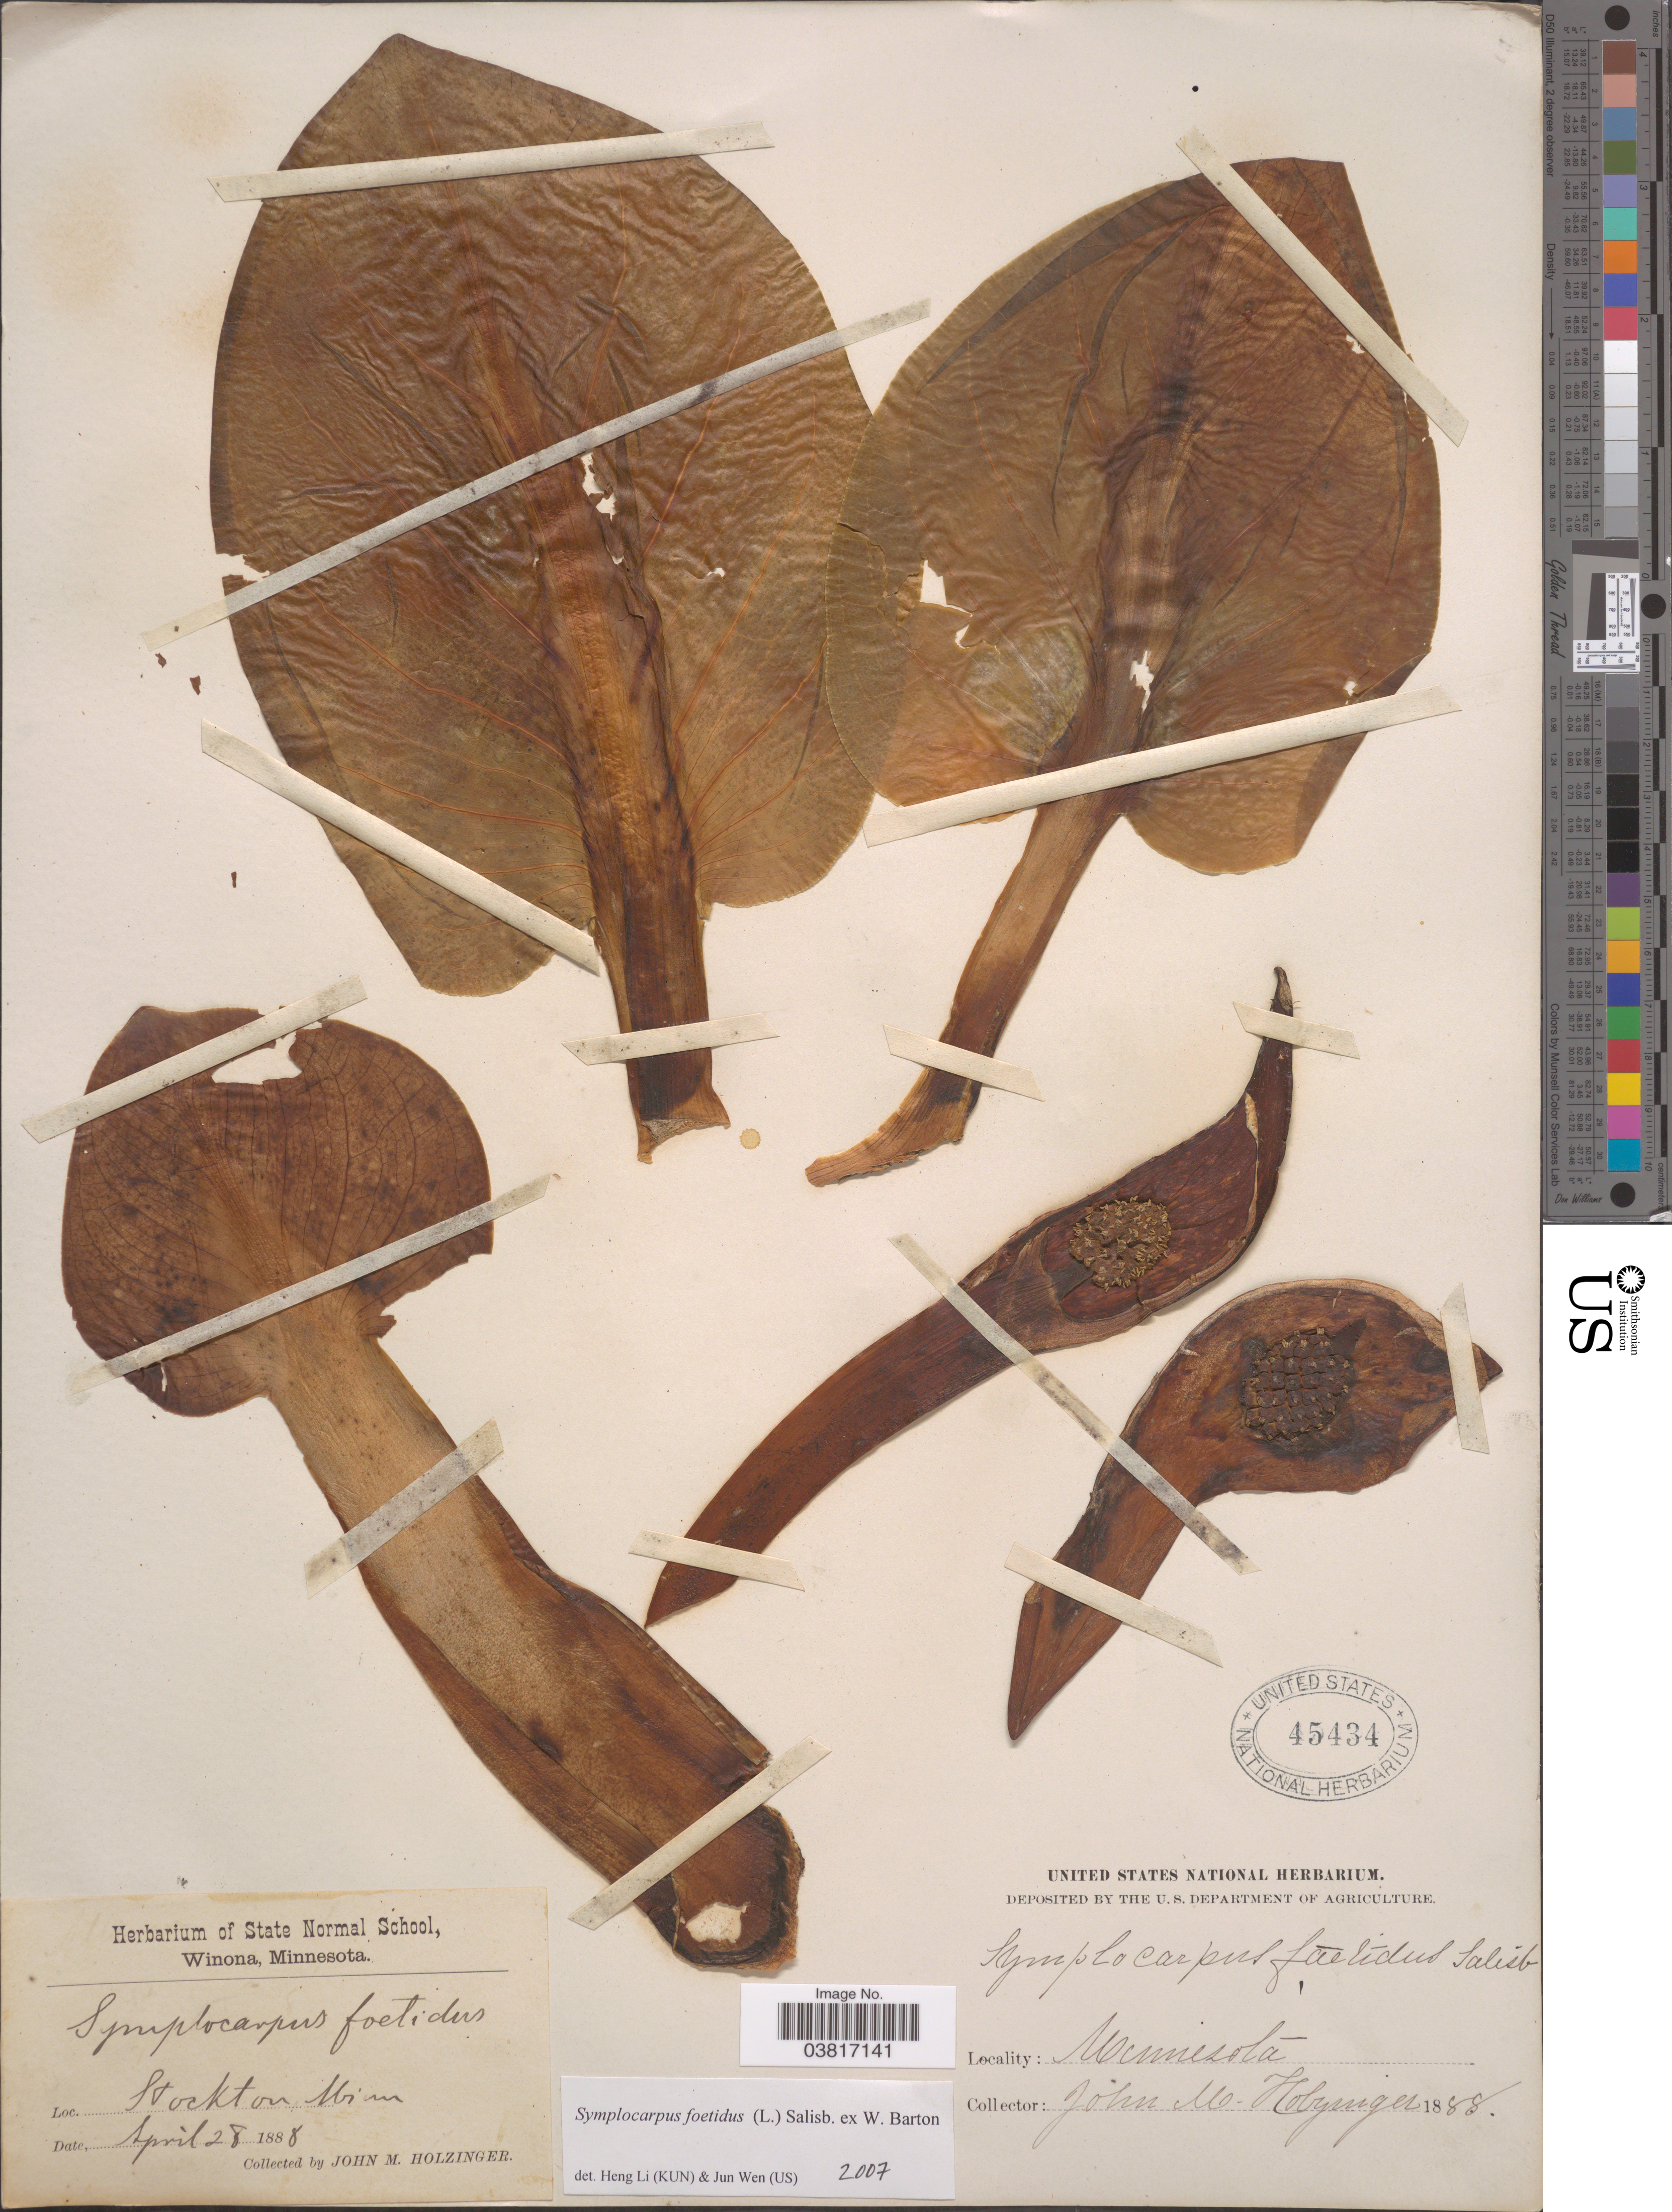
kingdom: Plantae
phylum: Tracheophyta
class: Liliopsida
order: Alismatales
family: Araceae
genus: Symplocarpus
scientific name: Symplocarpus foetidus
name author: (L.) W. Salisb. ex W.P.C. Barton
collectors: J. M. Holzinger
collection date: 1888-04-28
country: United States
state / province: Minnesota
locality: Stockton.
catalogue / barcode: US 45434